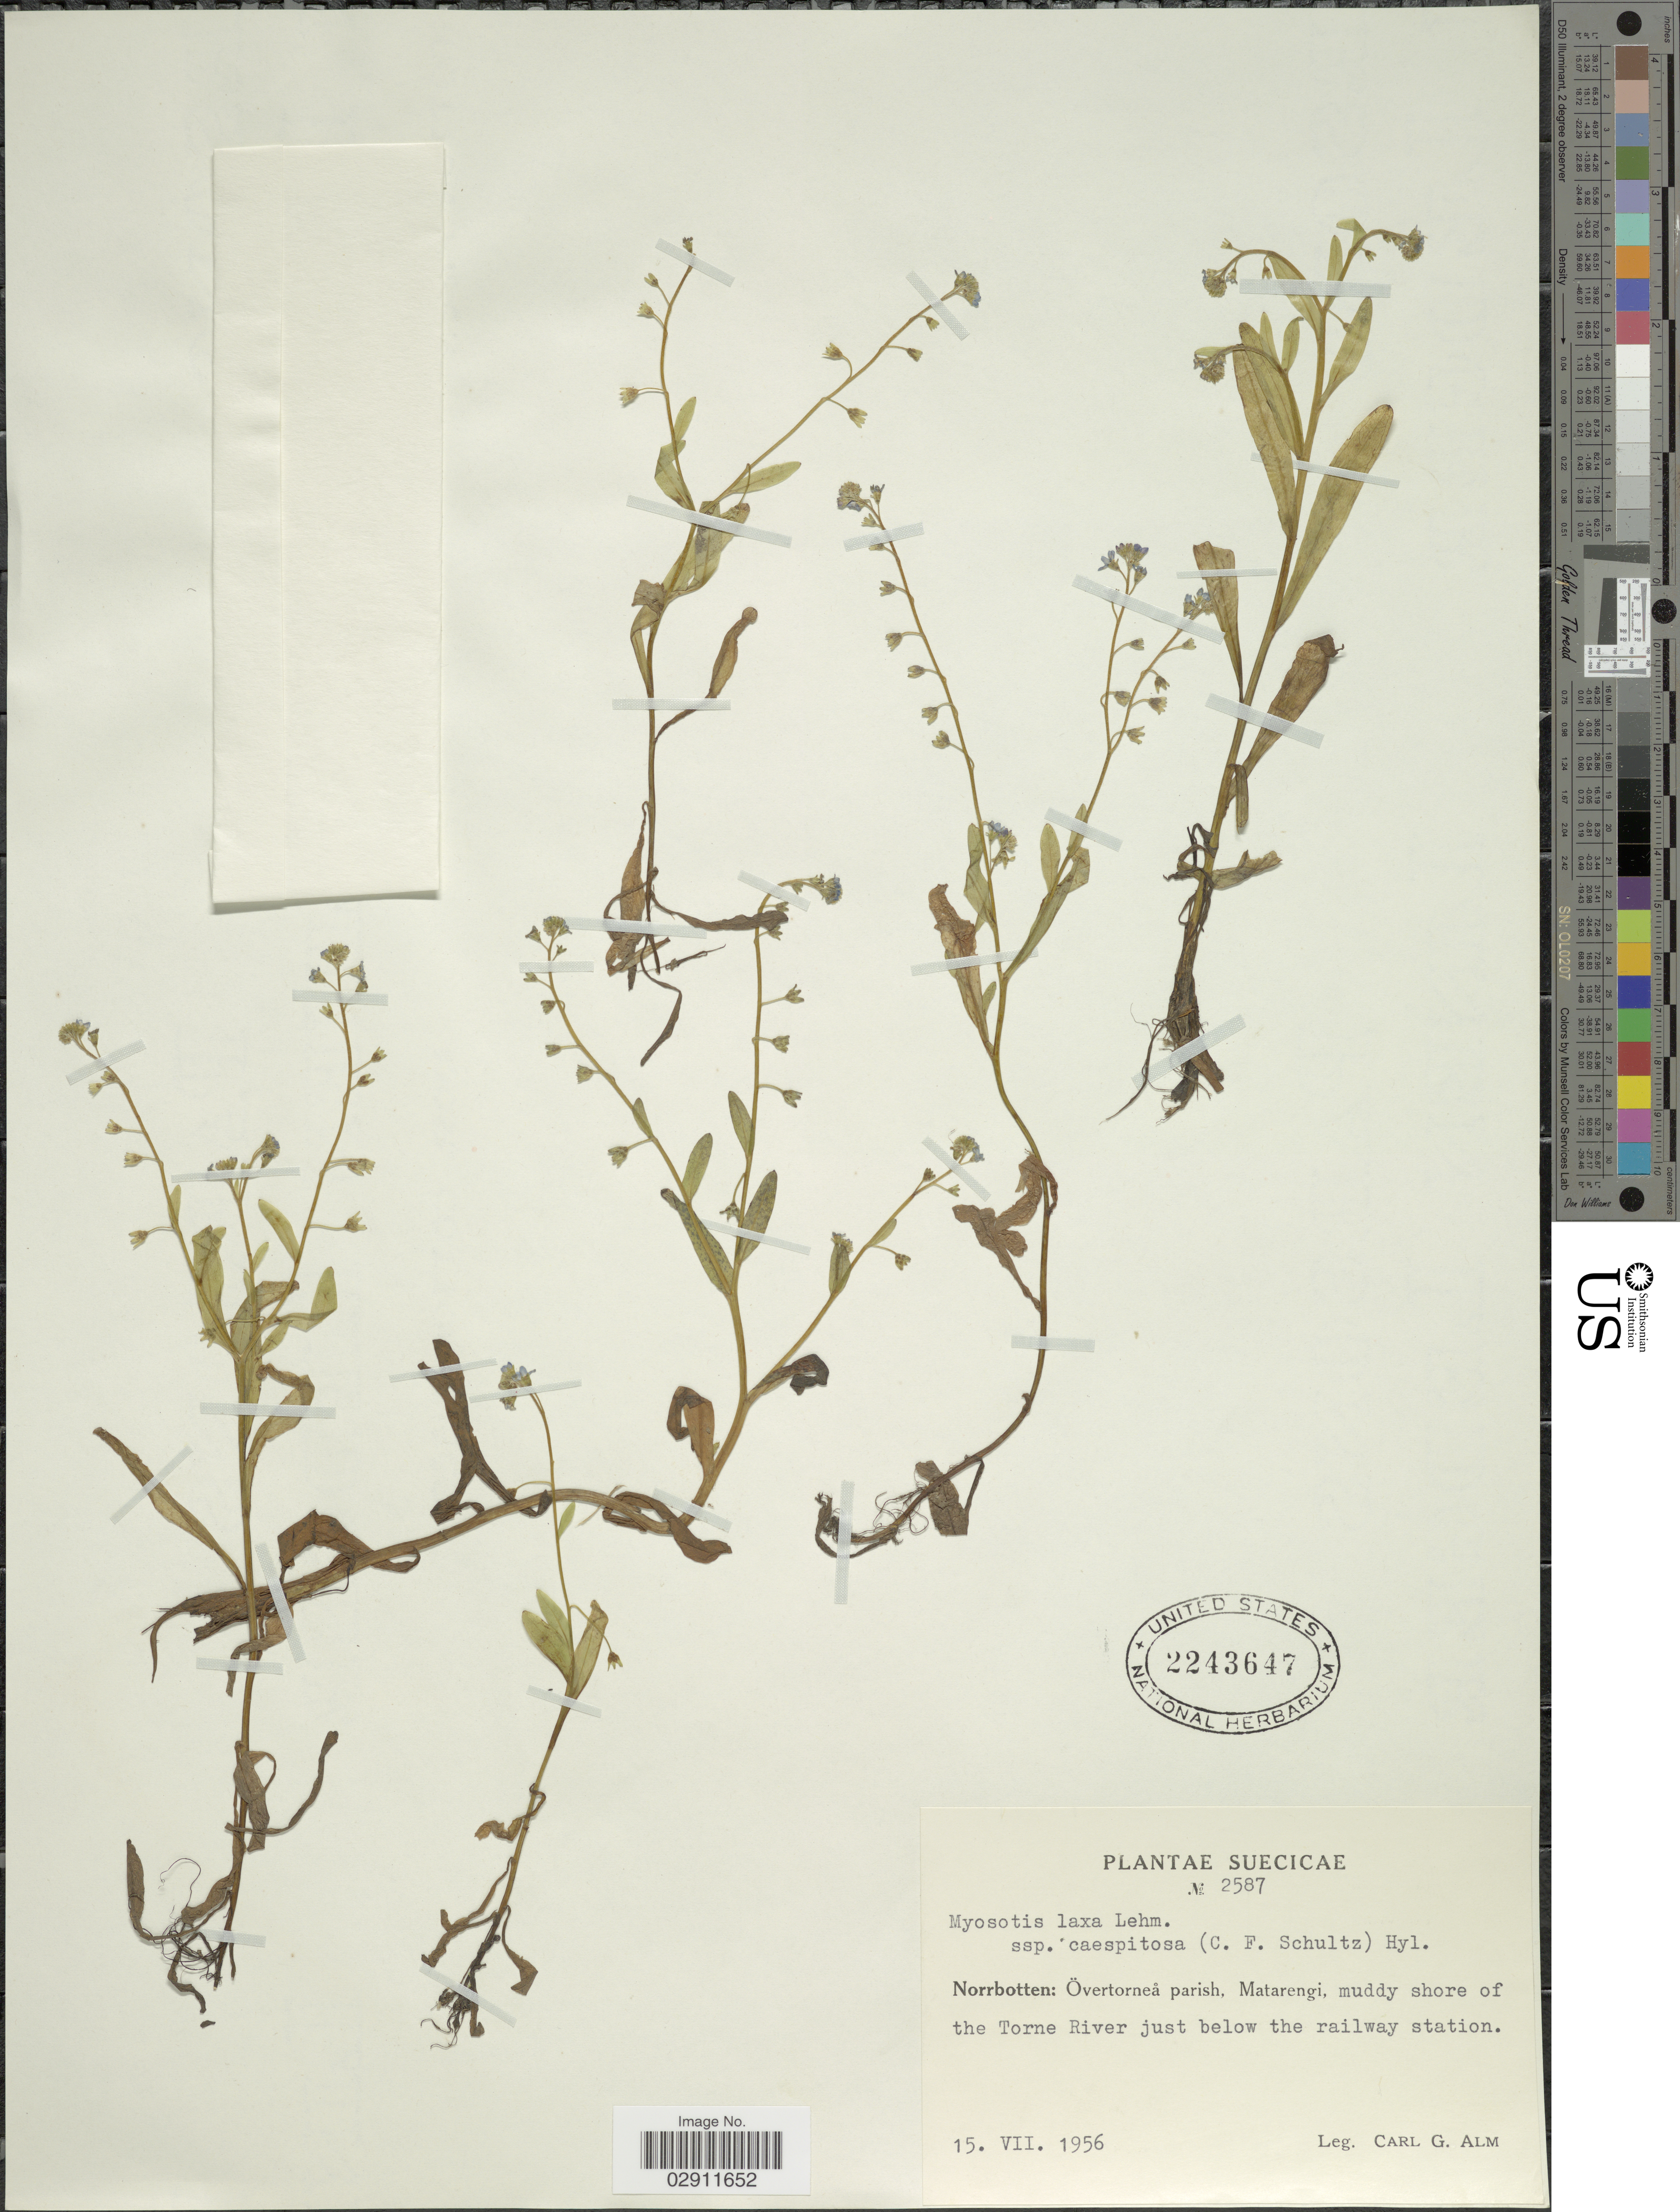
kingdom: Plantae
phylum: Tracheophyta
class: Magnoliopsida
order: Boraginales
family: Boraginaceae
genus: Myosotis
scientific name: Myosotis laxa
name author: F. Lehm.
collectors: C. G. Alm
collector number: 2587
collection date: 1956-07-15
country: Sweden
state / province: Norrbotten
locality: Suecicae. Norrbotten: Övertorneå parish, Matarengi, muddy slope shore of the Torne river just below the railway station.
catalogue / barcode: US 2243647